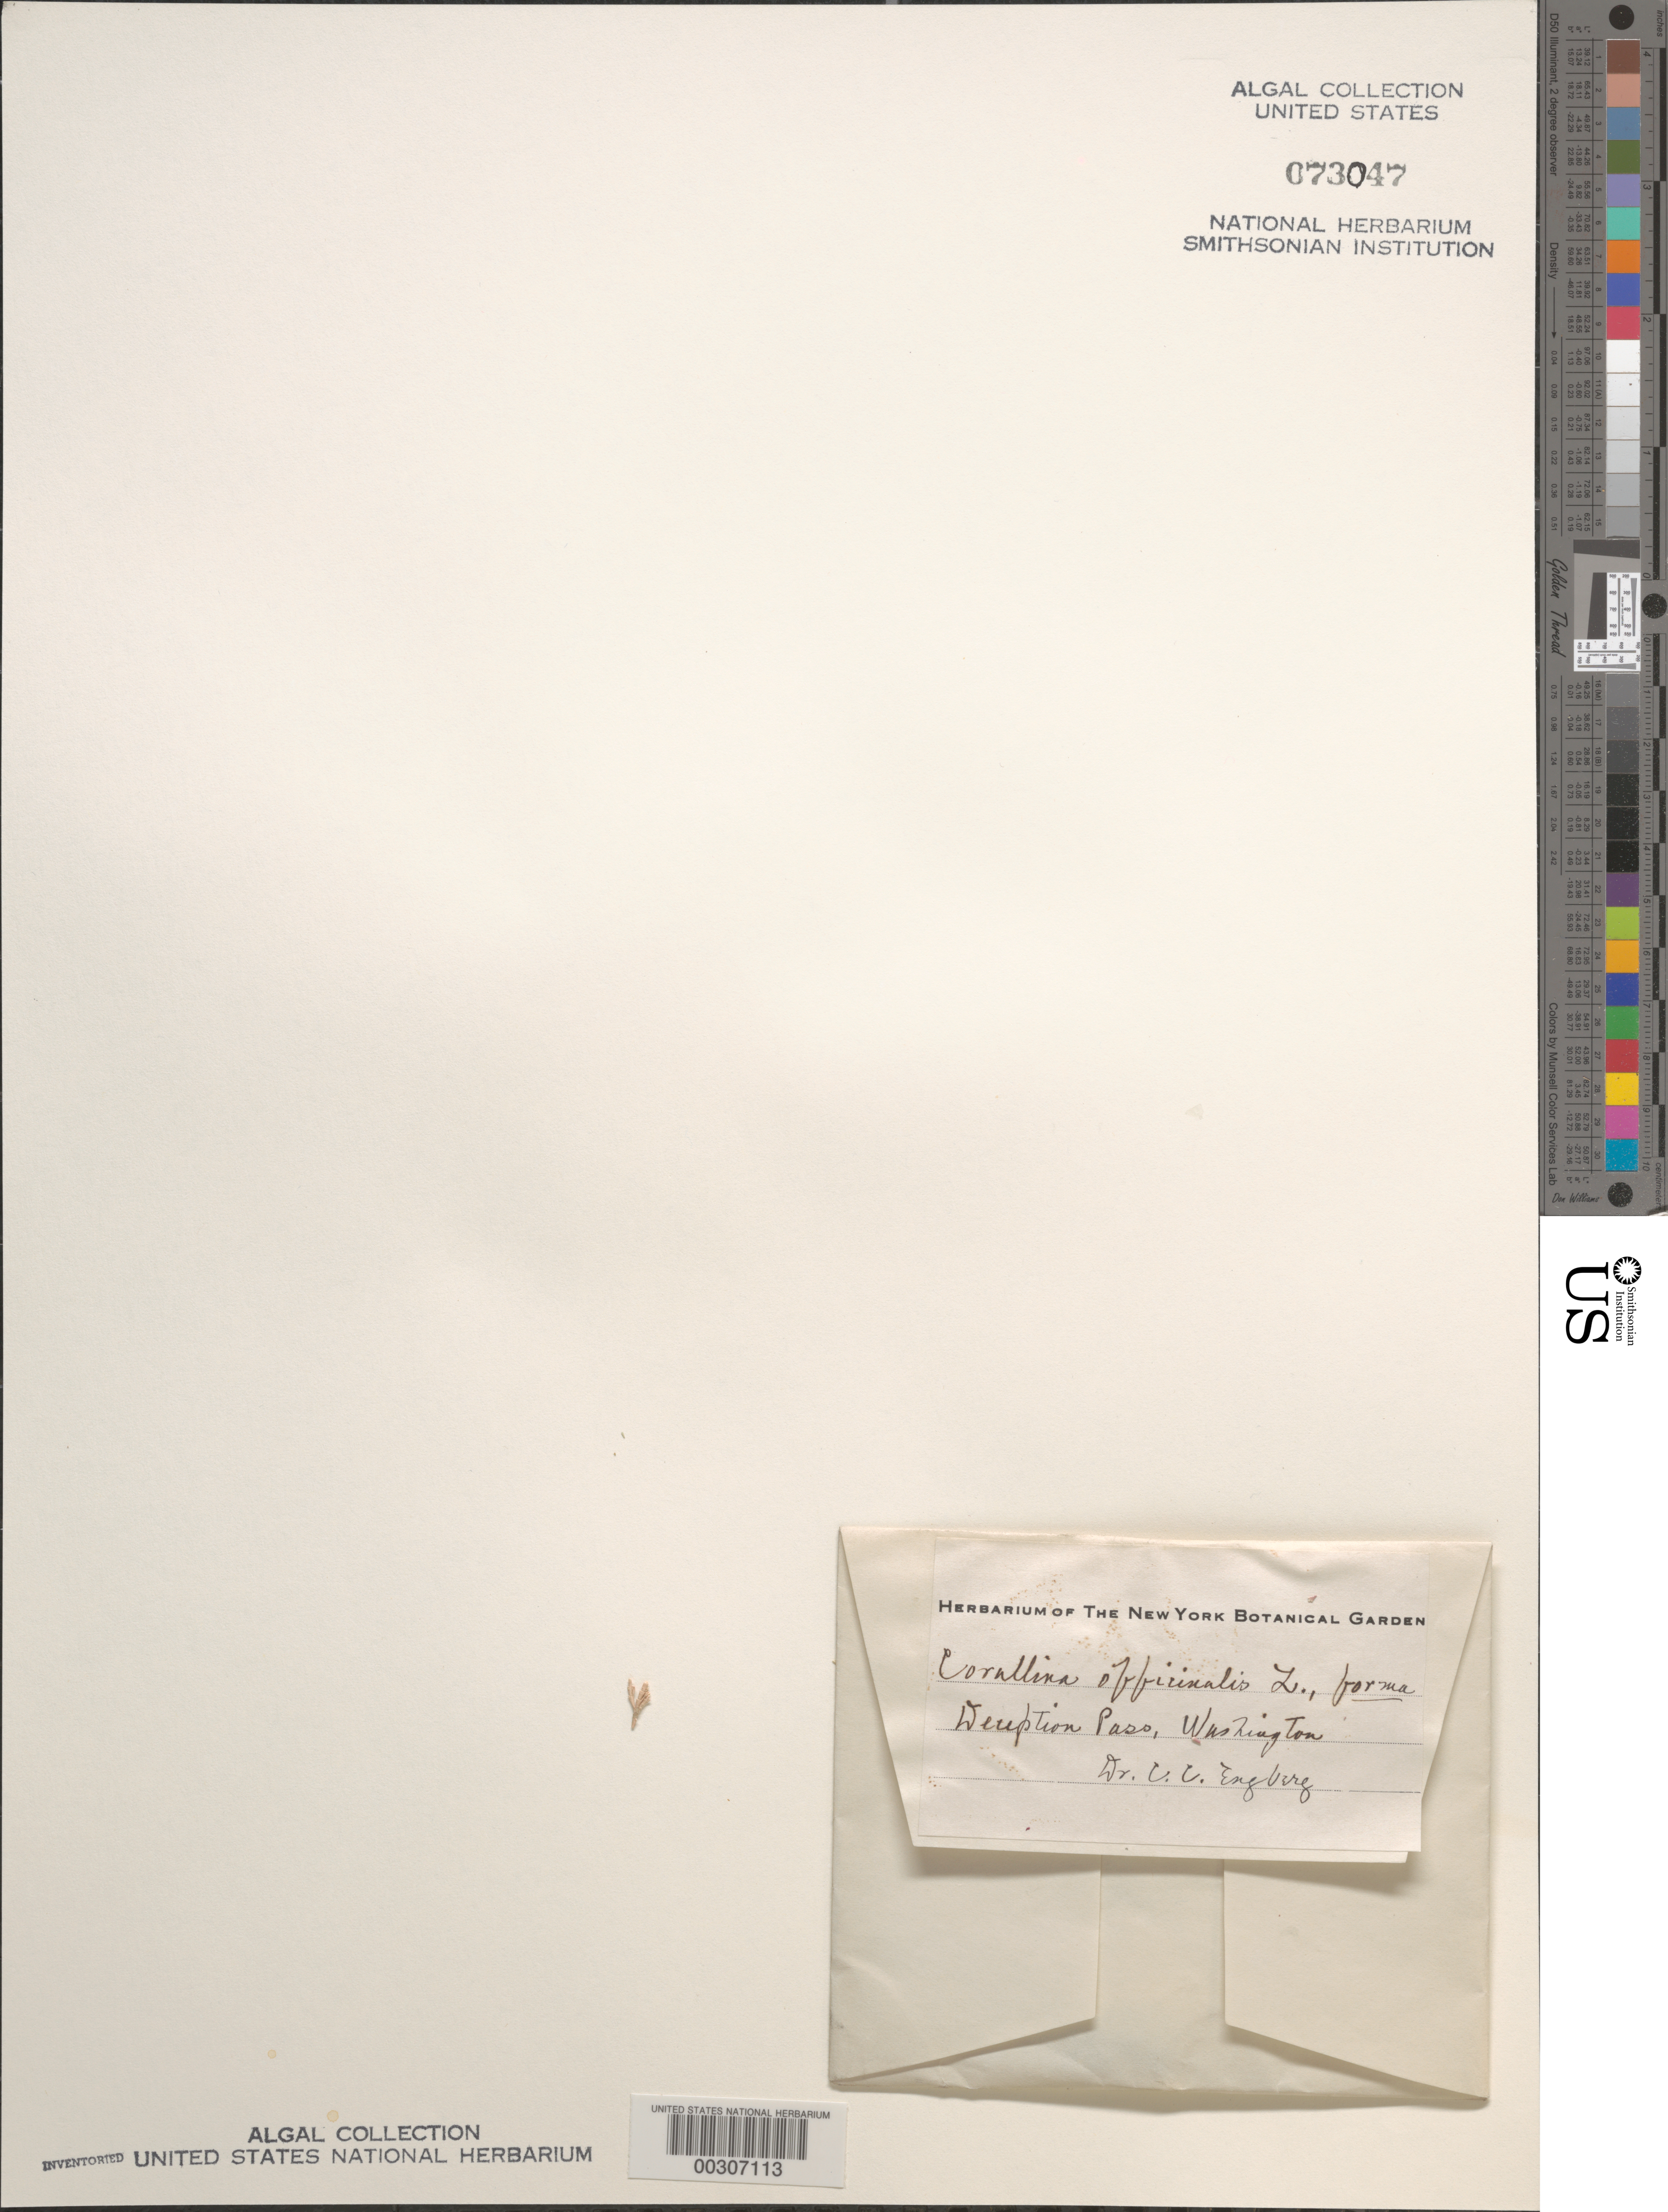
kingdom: Plantae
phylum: Rhodophyta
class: Florideophyceae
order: Corallinales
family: Corallinaceae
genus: Corallina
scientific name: Corallina officinalis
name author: L.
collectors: C. Engberg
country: United States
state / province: Washington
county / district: Island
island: Whidbey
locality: Deception Pass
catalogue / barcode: US 73047